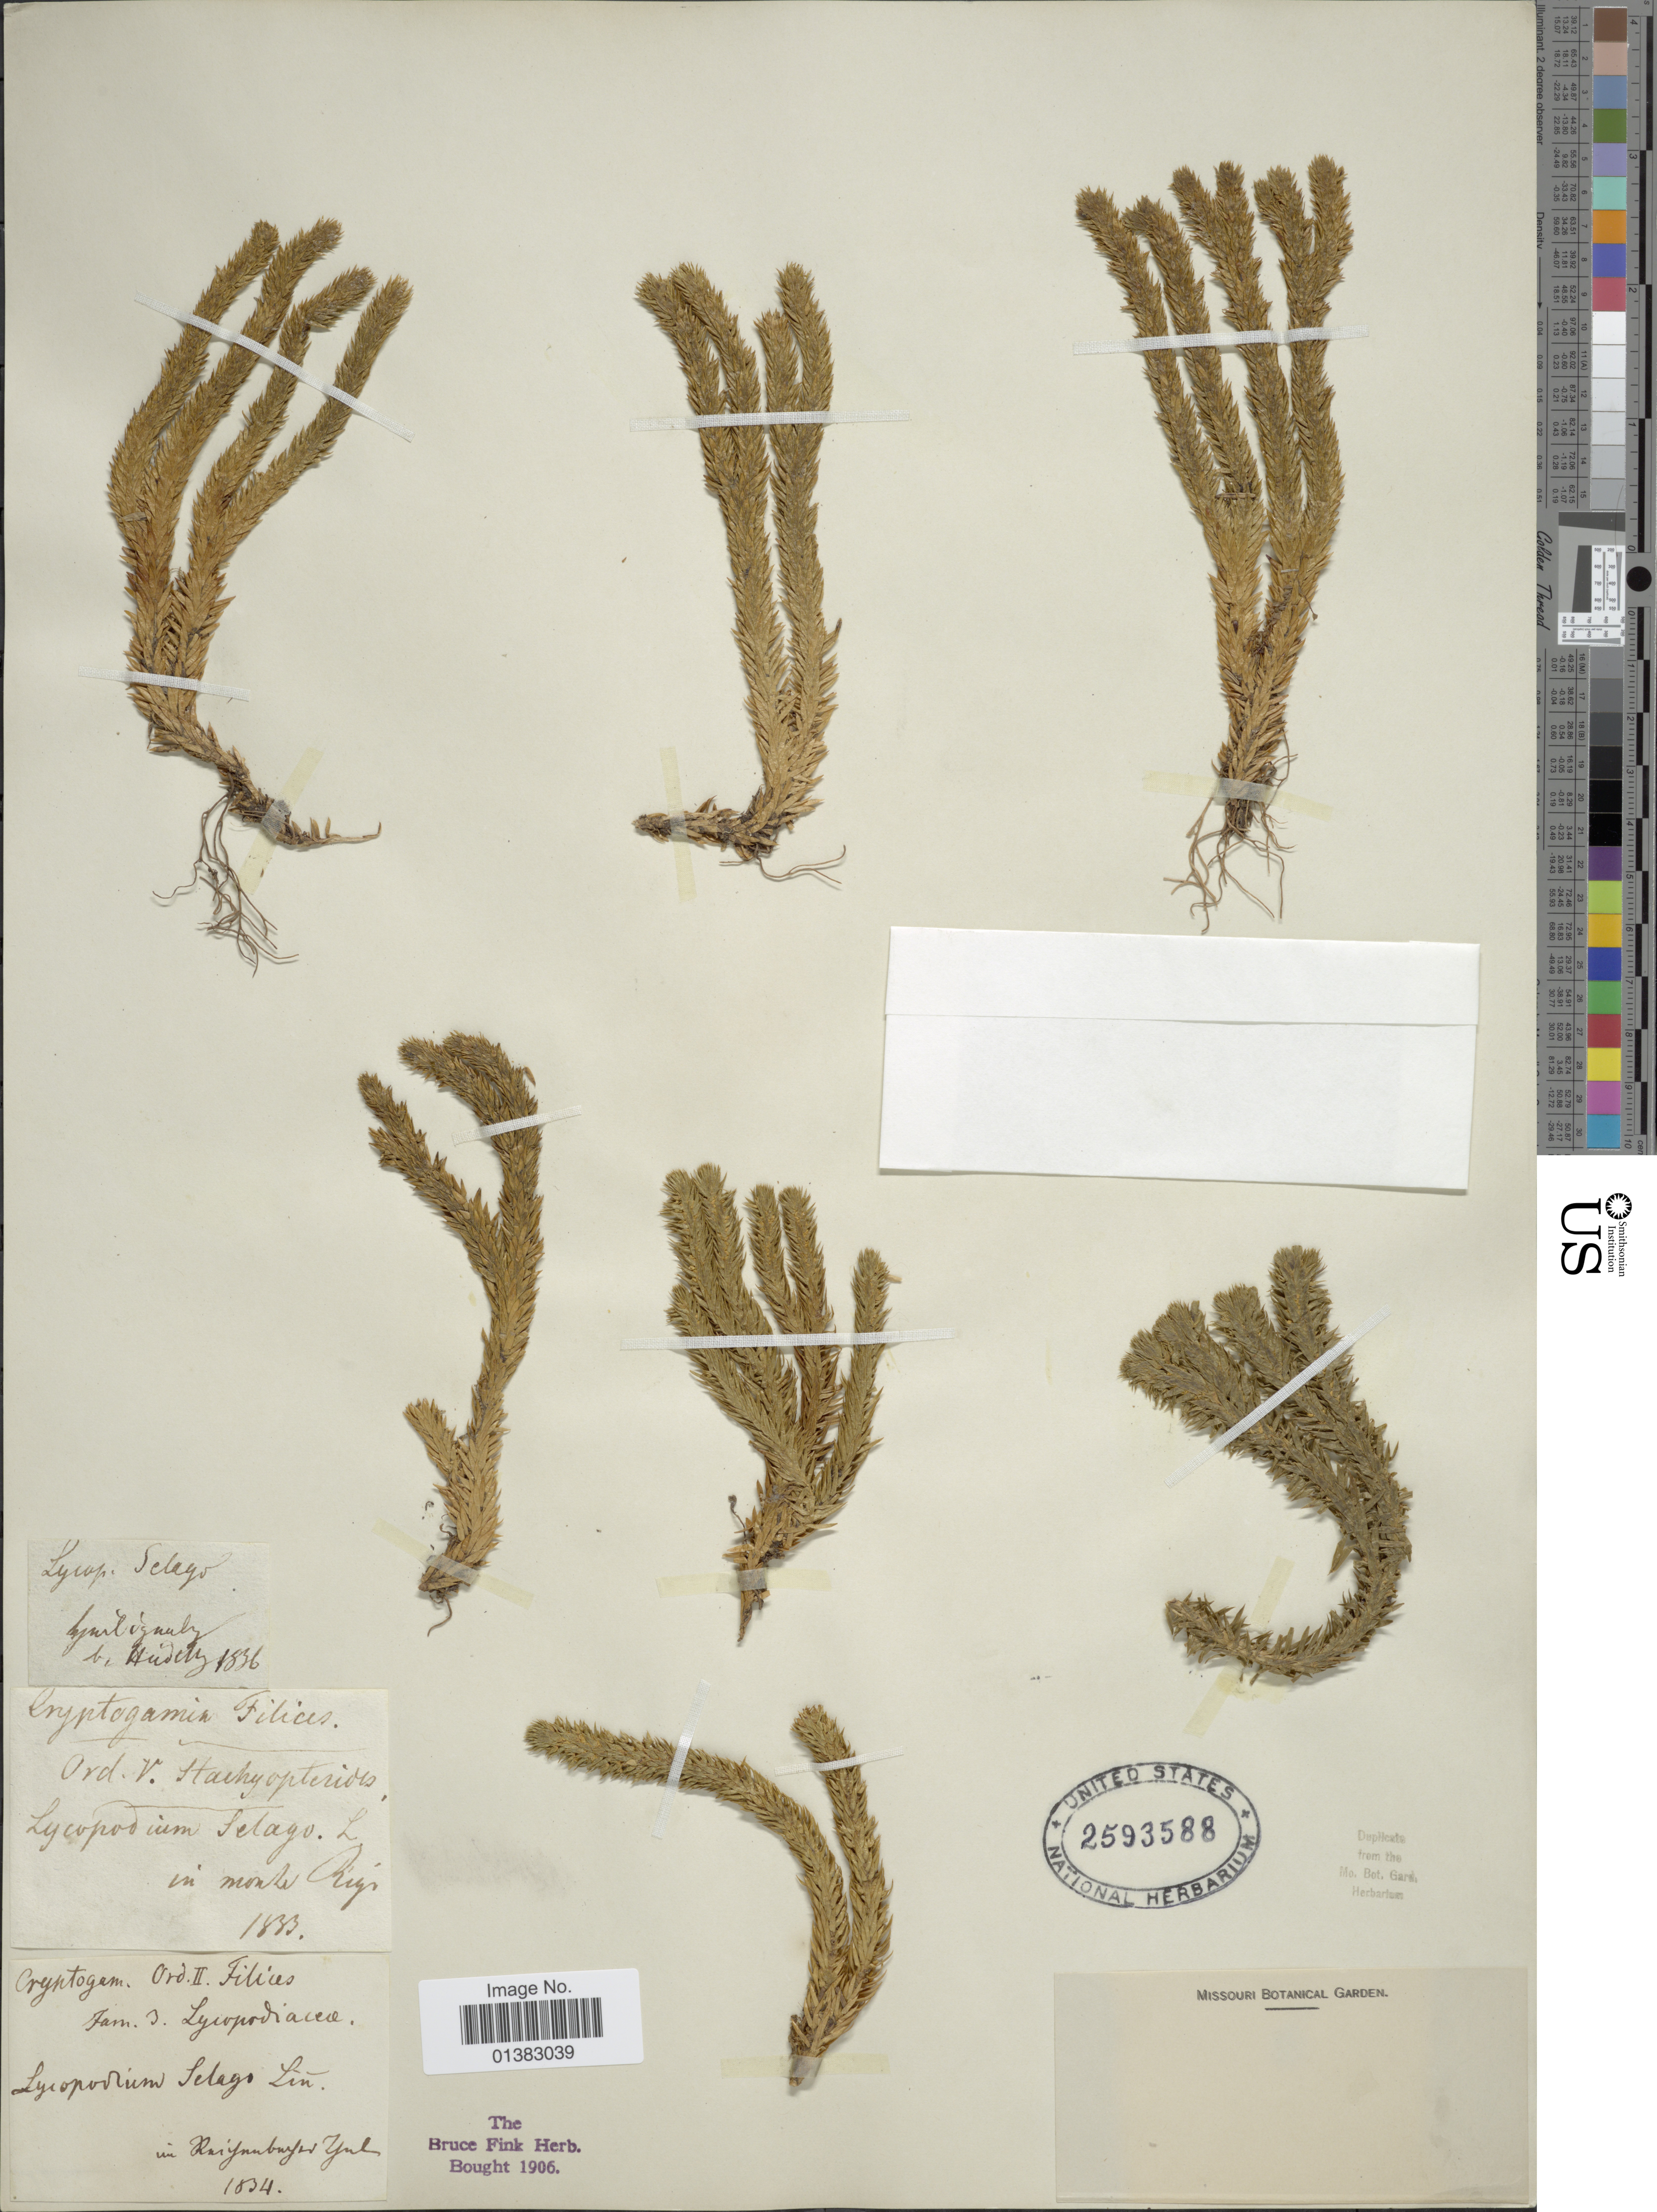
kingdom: Plantae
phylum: Tracheophyta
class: Lycopodiopsida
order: Lycopodiales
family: Lycopodiaceae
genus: Huperzia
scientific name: Huperzia selago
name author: (L.) Bernh. ex Schrank & Mart.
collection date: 1833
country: Switzerland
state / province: Schwyz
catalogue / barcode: US 2593588